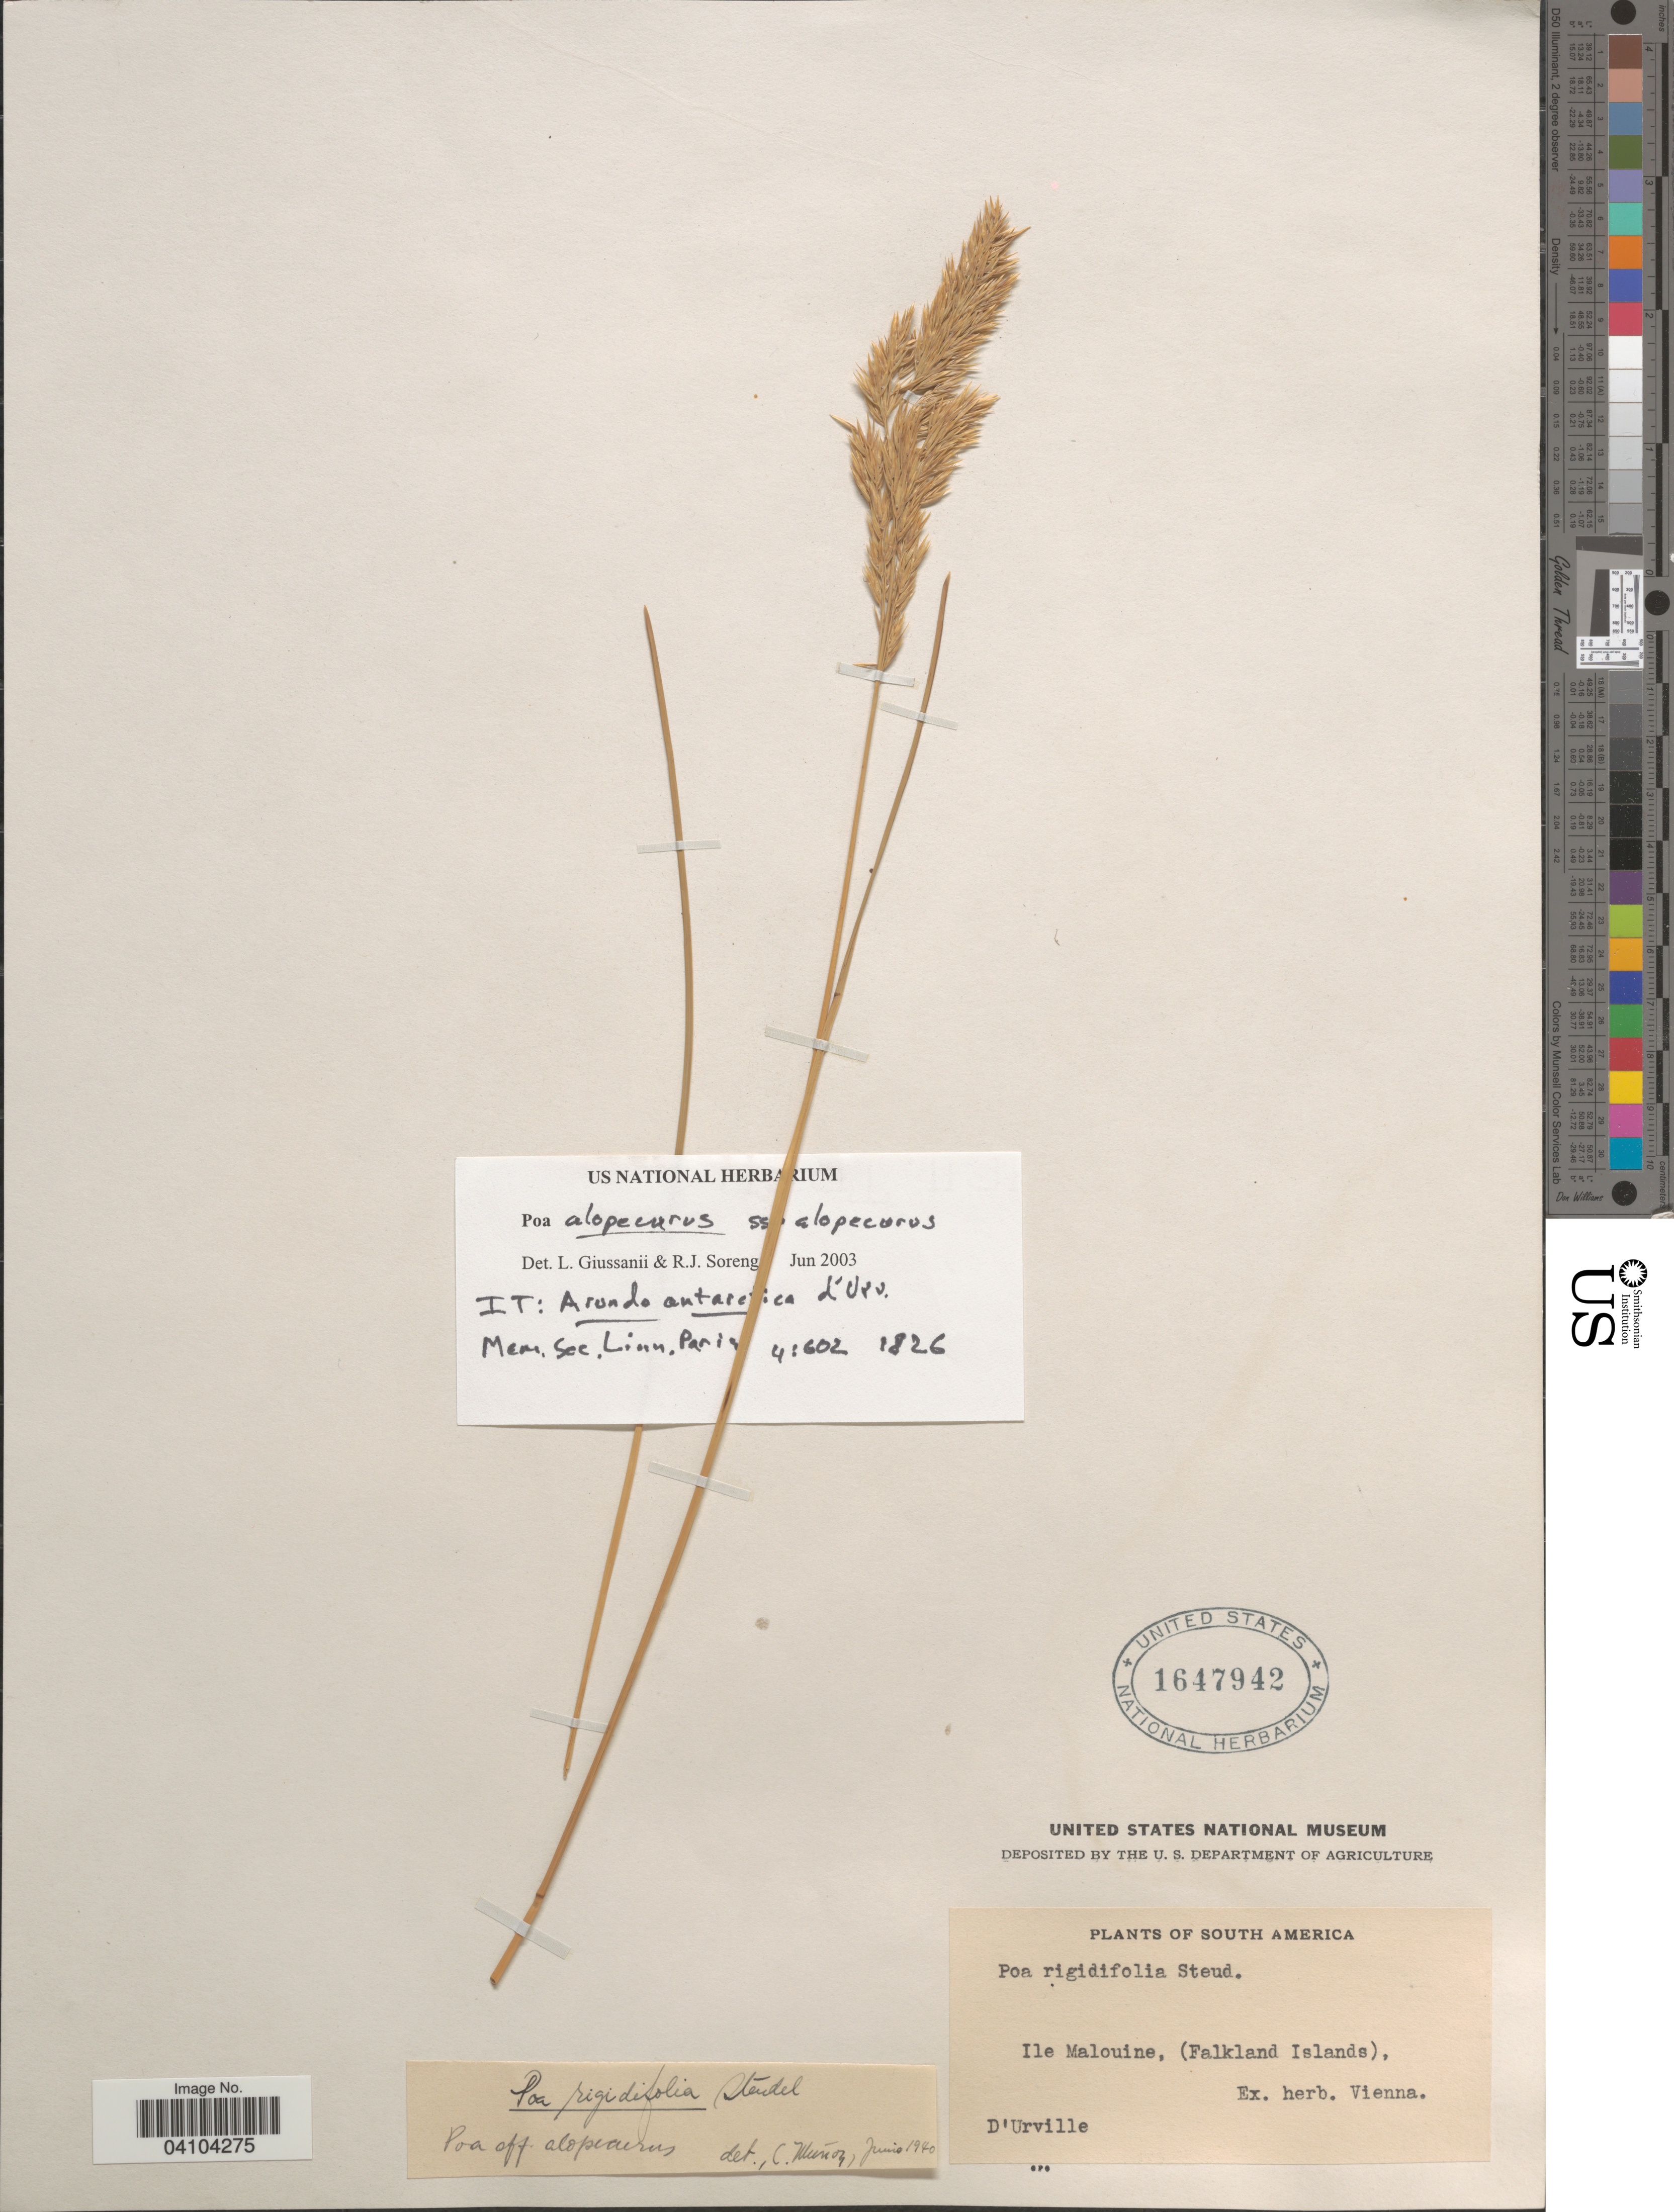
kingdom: Plantae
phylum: Tracheophyta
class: Liliopsida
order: Poales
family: Poaceae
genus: Poa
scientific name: Poa alopecurus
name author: (Gaudich. ex Mirb.) Kunth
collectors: D'Urville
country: Falkland Islands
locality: Ile Malouine.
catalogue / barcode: US 1647942